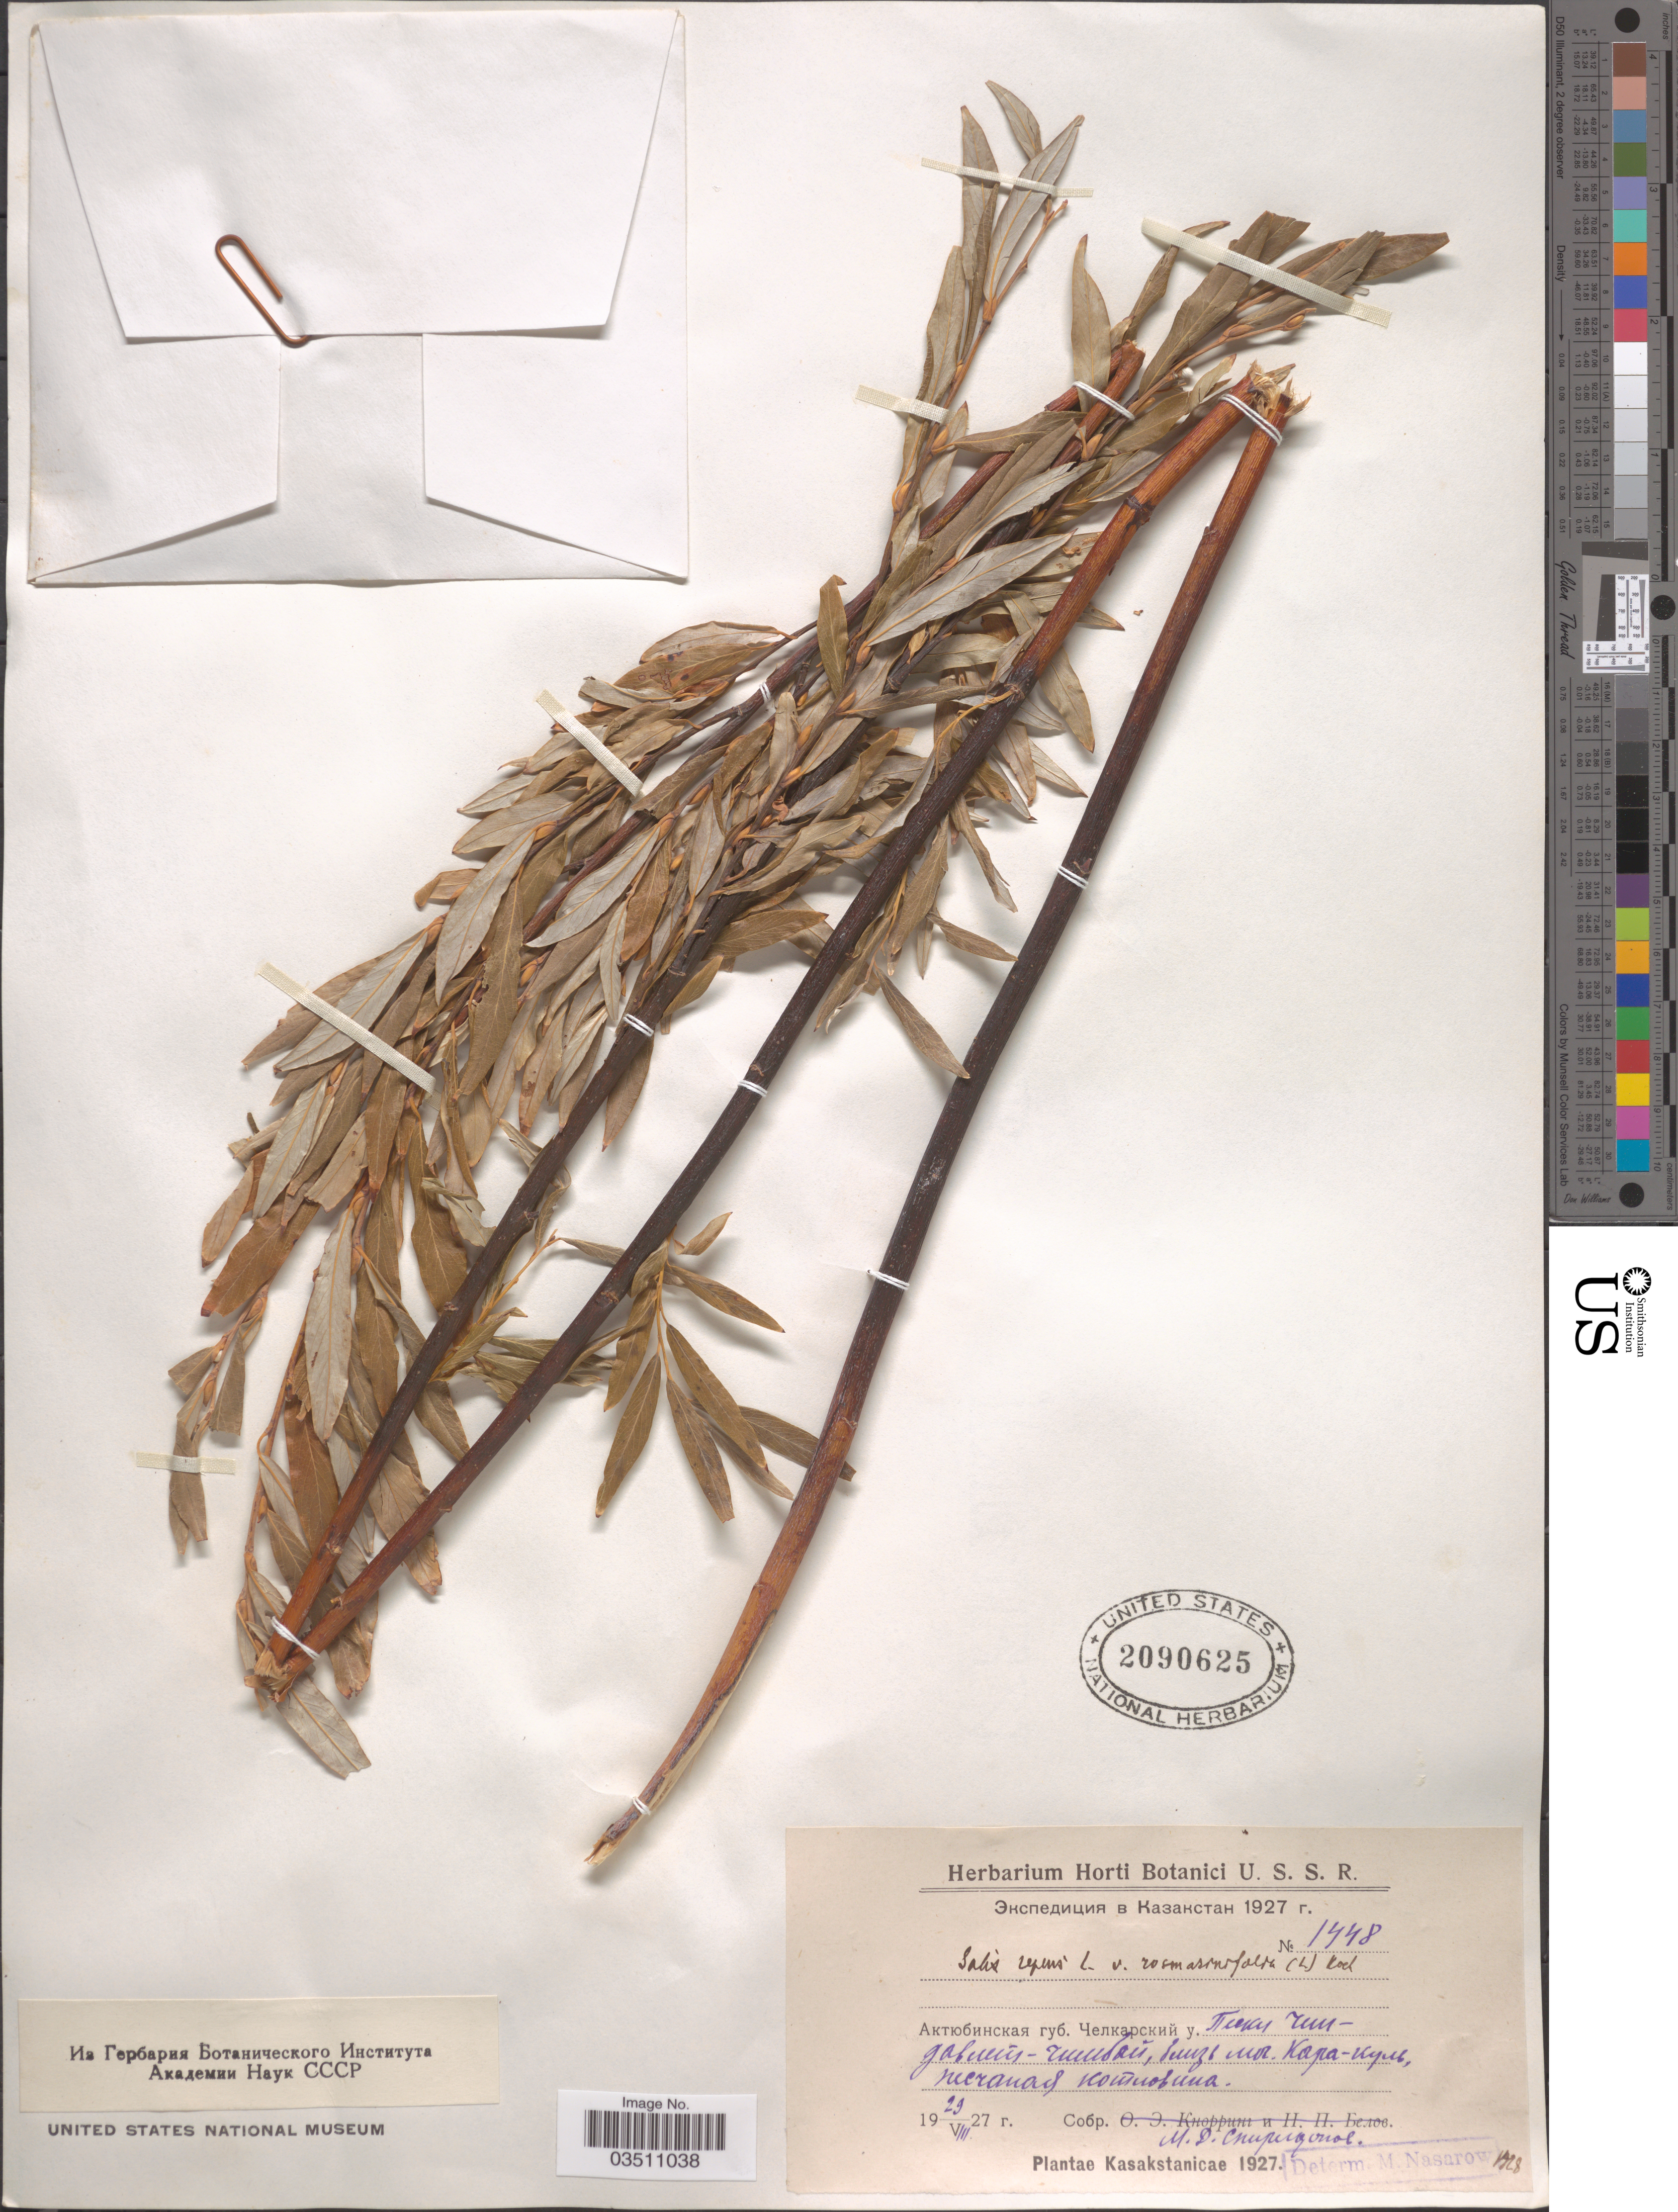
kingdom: Plantae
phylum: Tracheophyta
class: Magnoliopsida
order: Malpighiales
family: Salicaceae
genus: Salix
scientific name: Salix repens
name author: L.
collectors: X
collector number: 1448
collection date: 1927-08-29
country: Kazakhstan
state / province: Aqtobe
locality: Shalquar Audany, near Kara-Kul.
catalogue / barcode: US 2090625